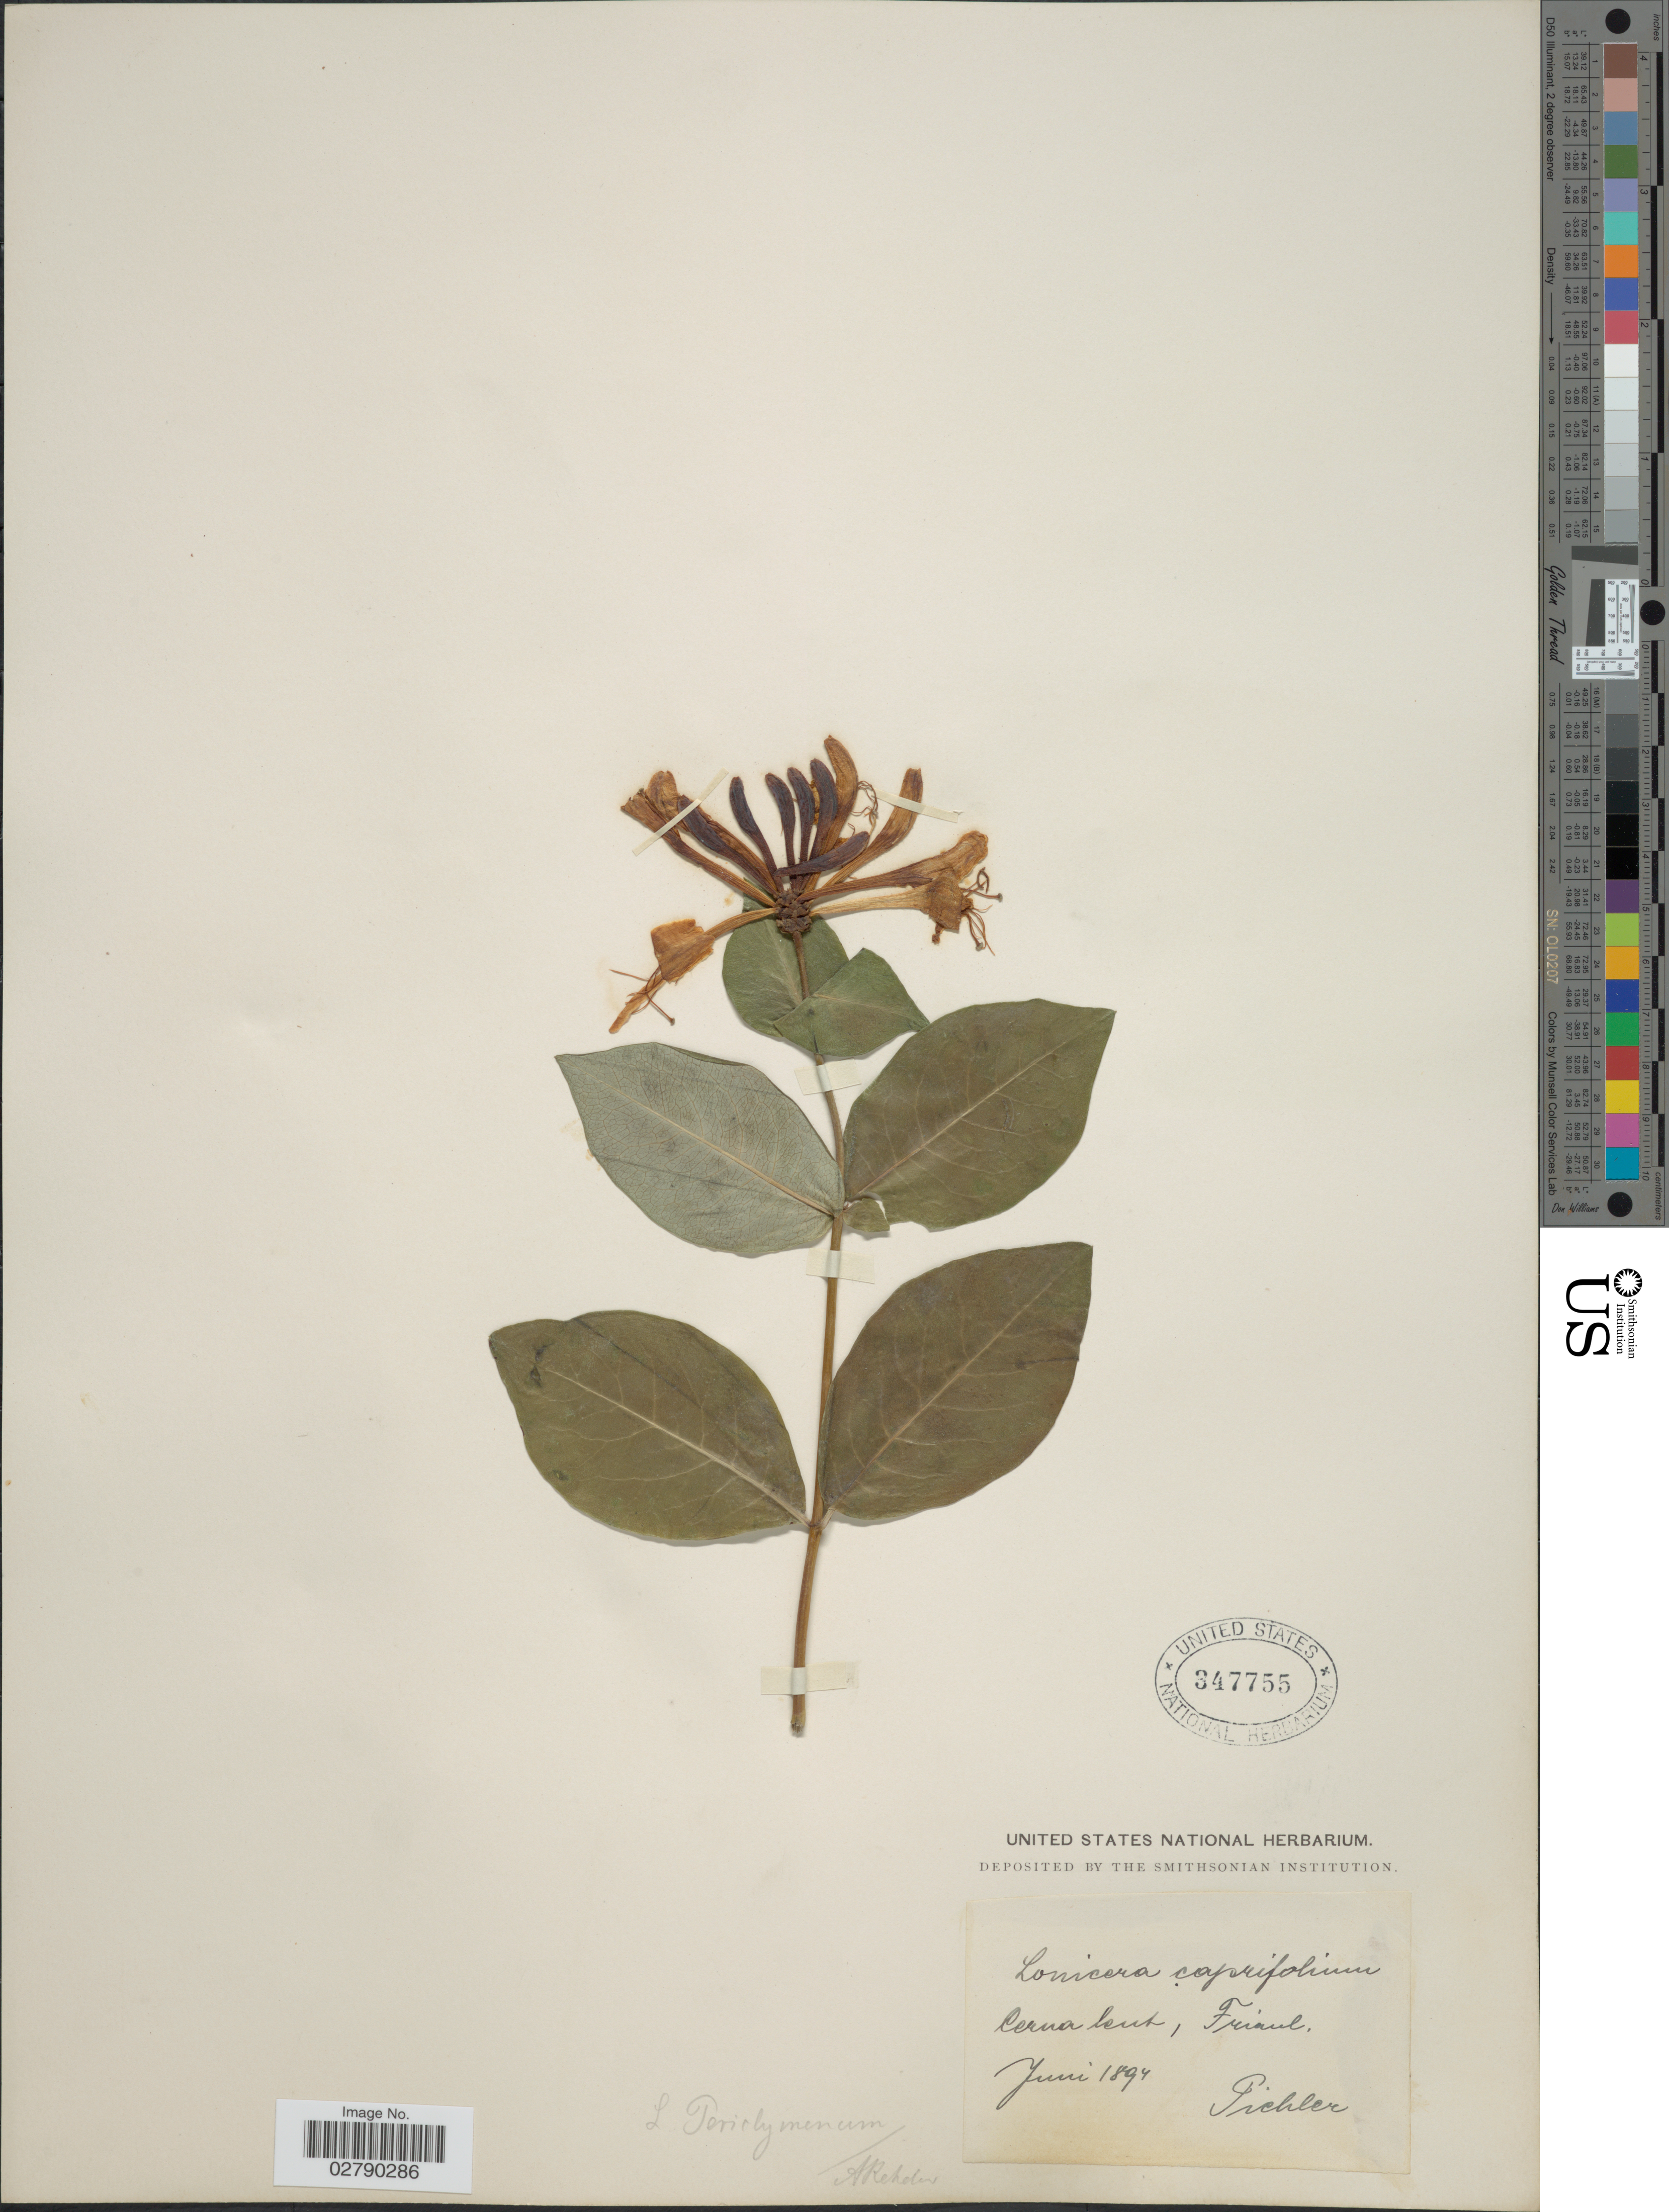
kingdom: Plantae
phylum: Tracheophyta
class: Magnoliopsida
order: Dipsacales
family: Caprifoliaceae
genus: Lonicera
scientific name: Lonicera caprifolium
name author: L.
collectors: Pichler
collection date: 1894-06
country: Italy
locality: Cerna hut, Friaul [interpreted]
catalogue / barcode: US 347755